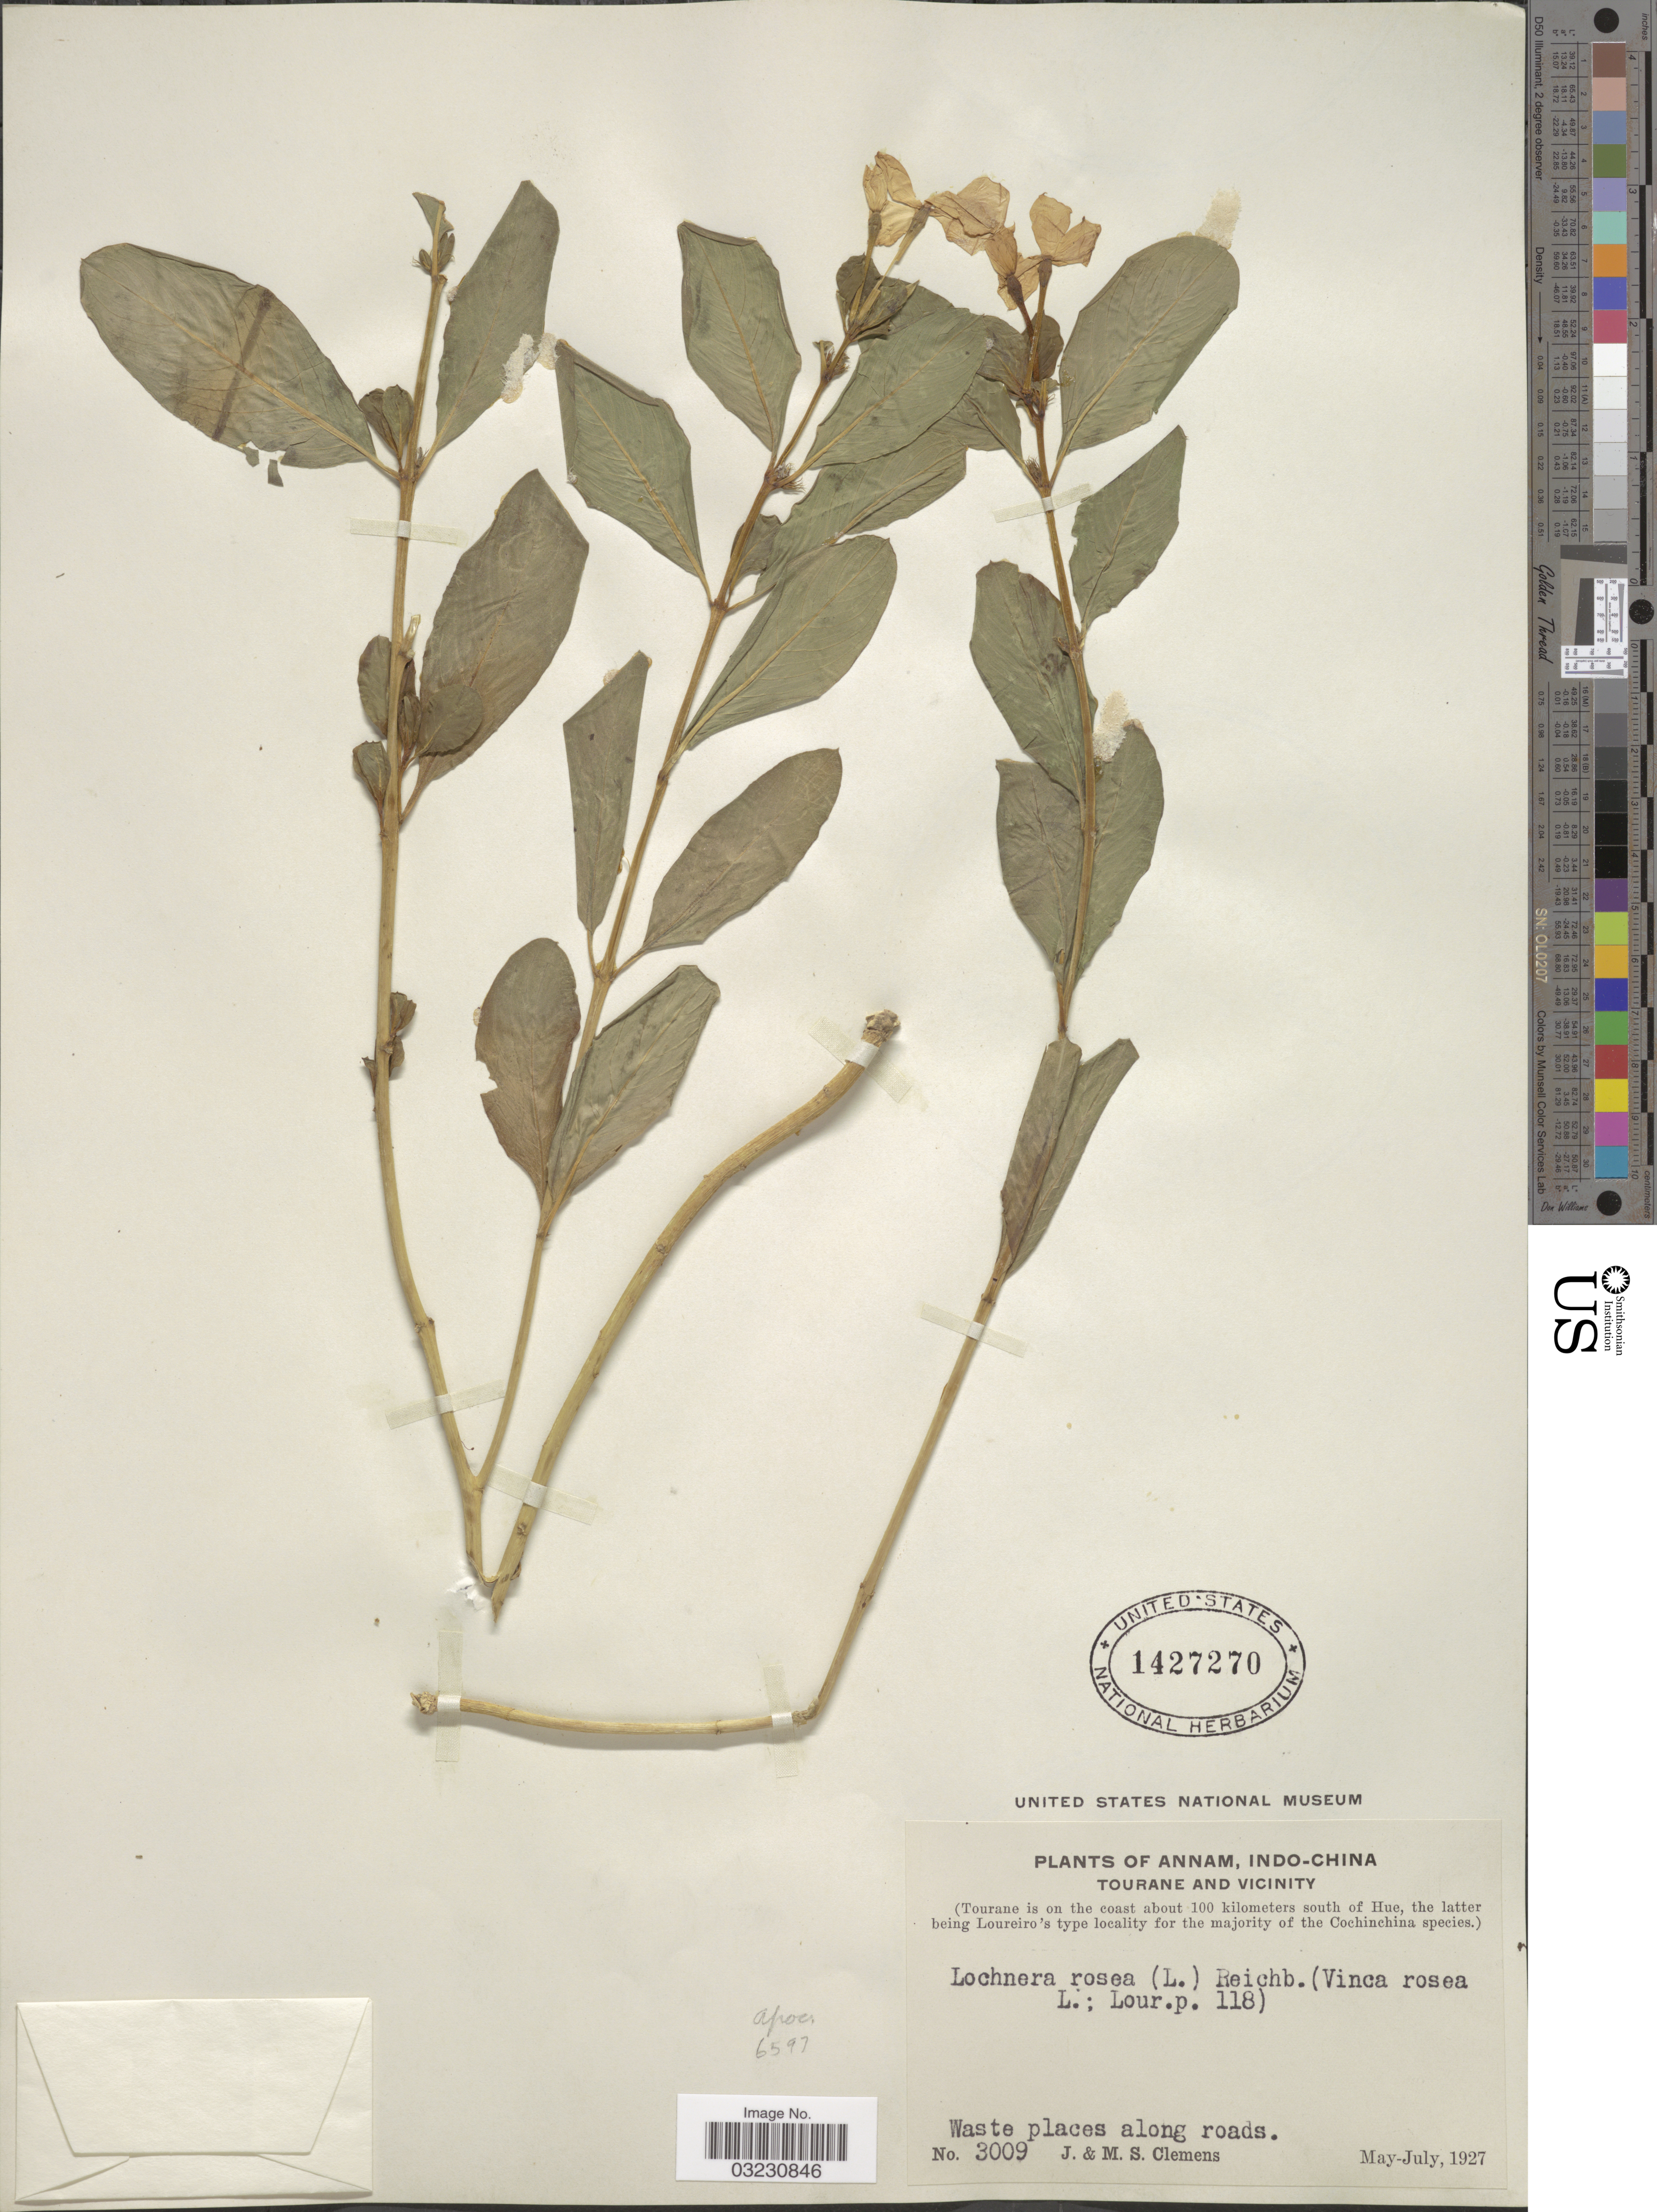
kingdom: Plantae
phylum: Tracheophyta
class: Magnoliopsida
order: Gentianales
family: Apocynaceae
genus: Catharanthus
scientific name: Catharanthus roseus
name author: (L.) G. Don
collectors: J. Clemens & M. S. Clemens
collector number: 3009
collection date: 1927-05/1927-07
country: Vietnam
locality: Annam, Indo-China Tourane and vicinity. Waste places along roads.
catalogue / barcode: US 1427270